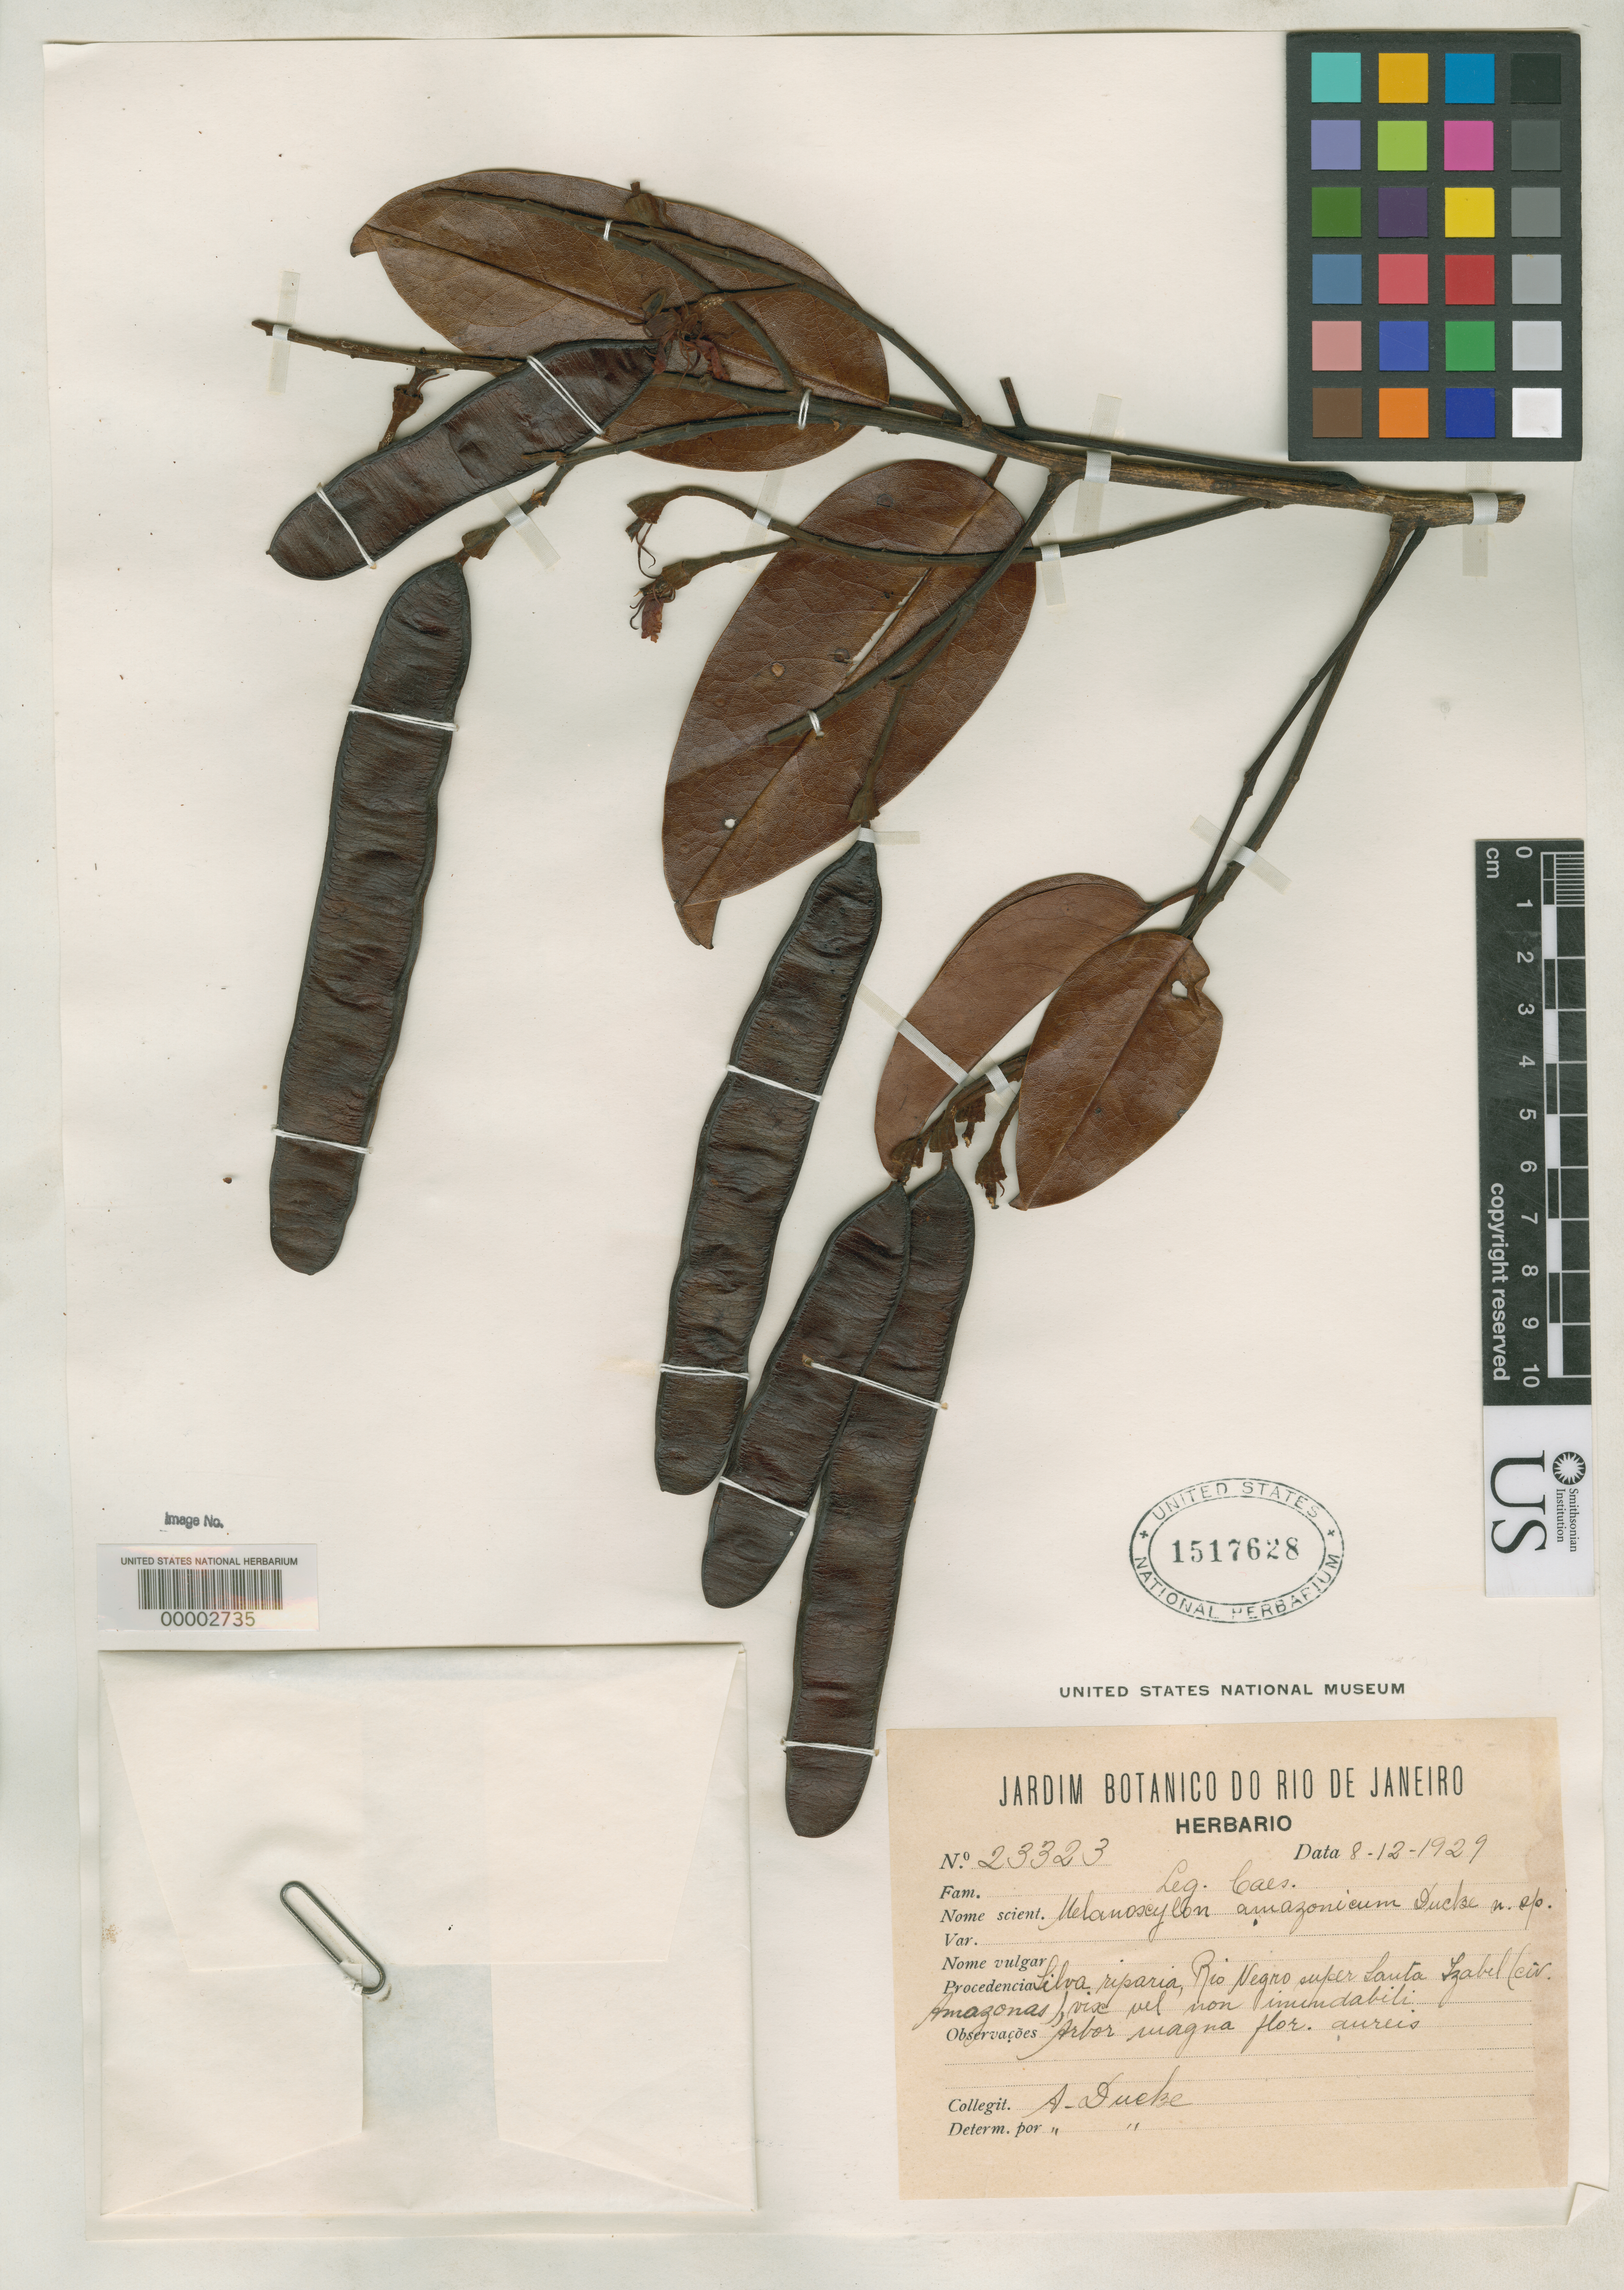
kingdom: Plantae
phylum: Tracheophyta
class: Magnoliopsida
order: Fabales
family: Fabaceae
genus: Melanoxylon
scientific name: Melanoxylon amazonicum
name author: Ducke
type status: Isotype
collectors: A. Ducke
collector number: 23323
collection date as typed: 08 Dec 1929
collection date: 1929-12-08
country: Brazil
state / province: Amazonas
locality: Rio Negro, Santa Izabel.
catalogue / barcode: US 1517628